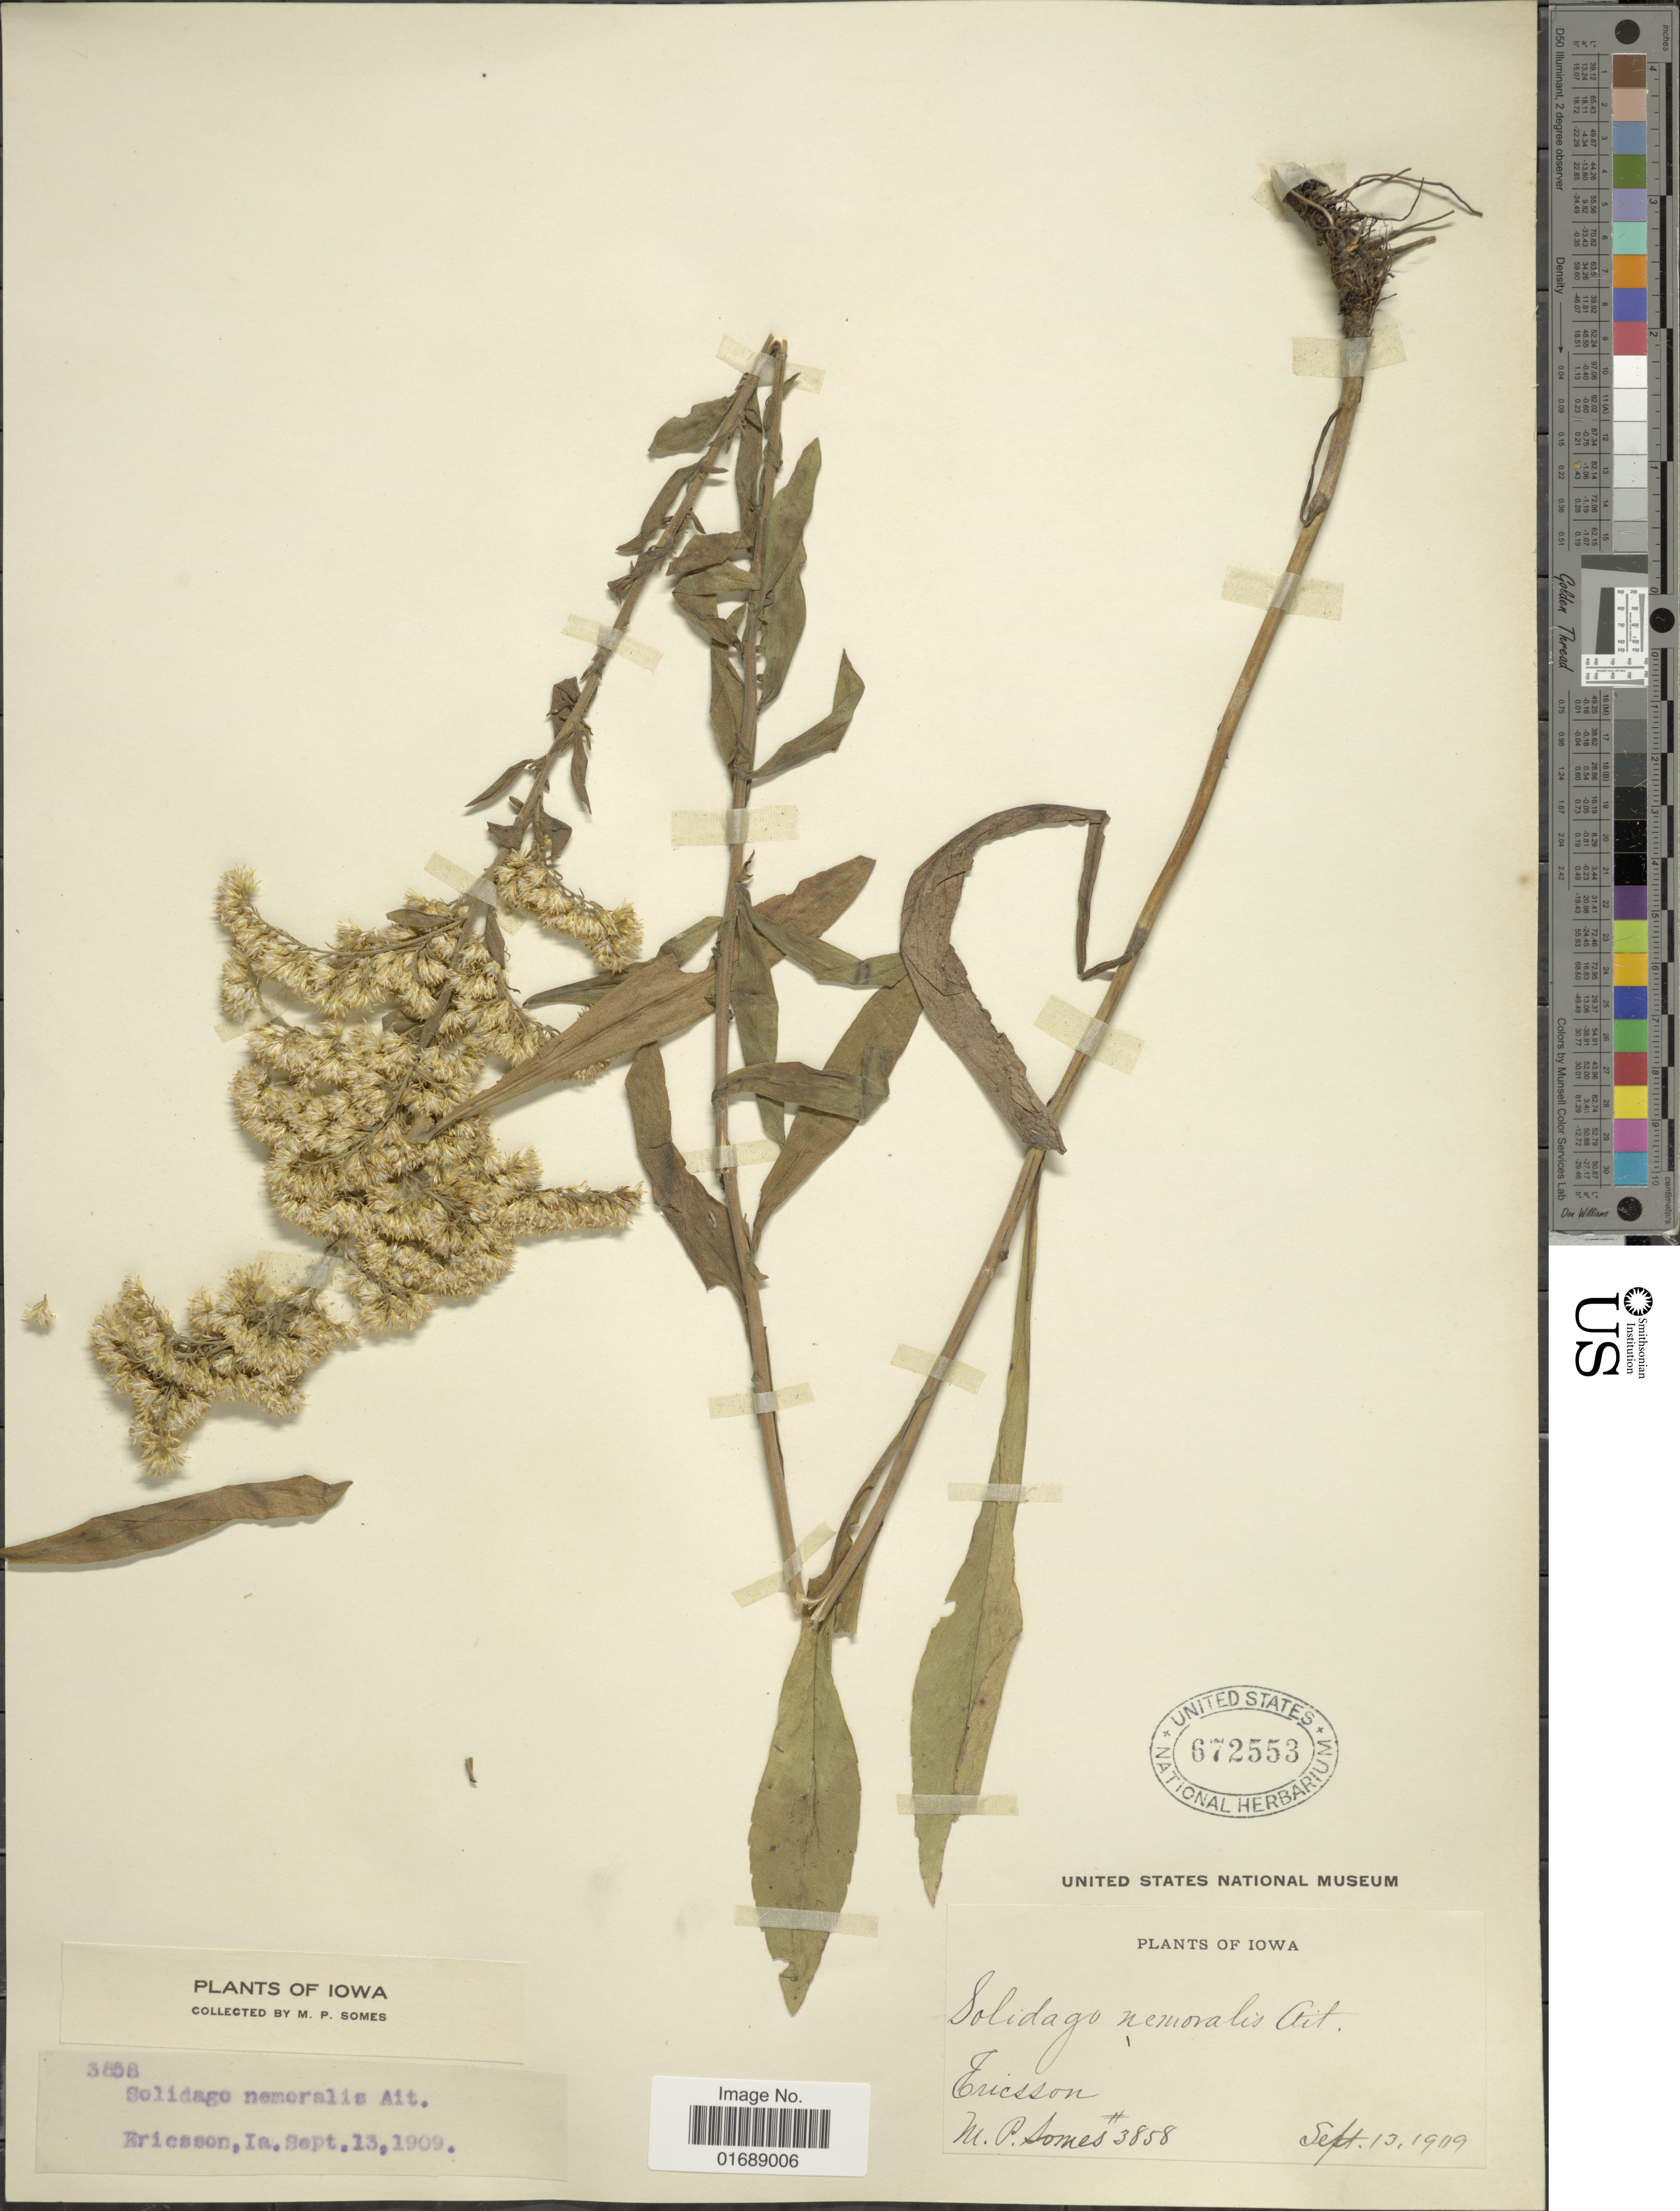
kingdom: Plantae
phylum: Tracheophyta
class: Magnoliopsida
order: Asterales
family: Asteraceae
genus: Solidago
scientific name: Solidago nemoralis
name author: Aiton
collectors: M. Somes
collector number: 3858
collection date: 1909-09-13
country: United States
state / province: Iowa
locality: Ericsson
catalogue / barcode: US 672553